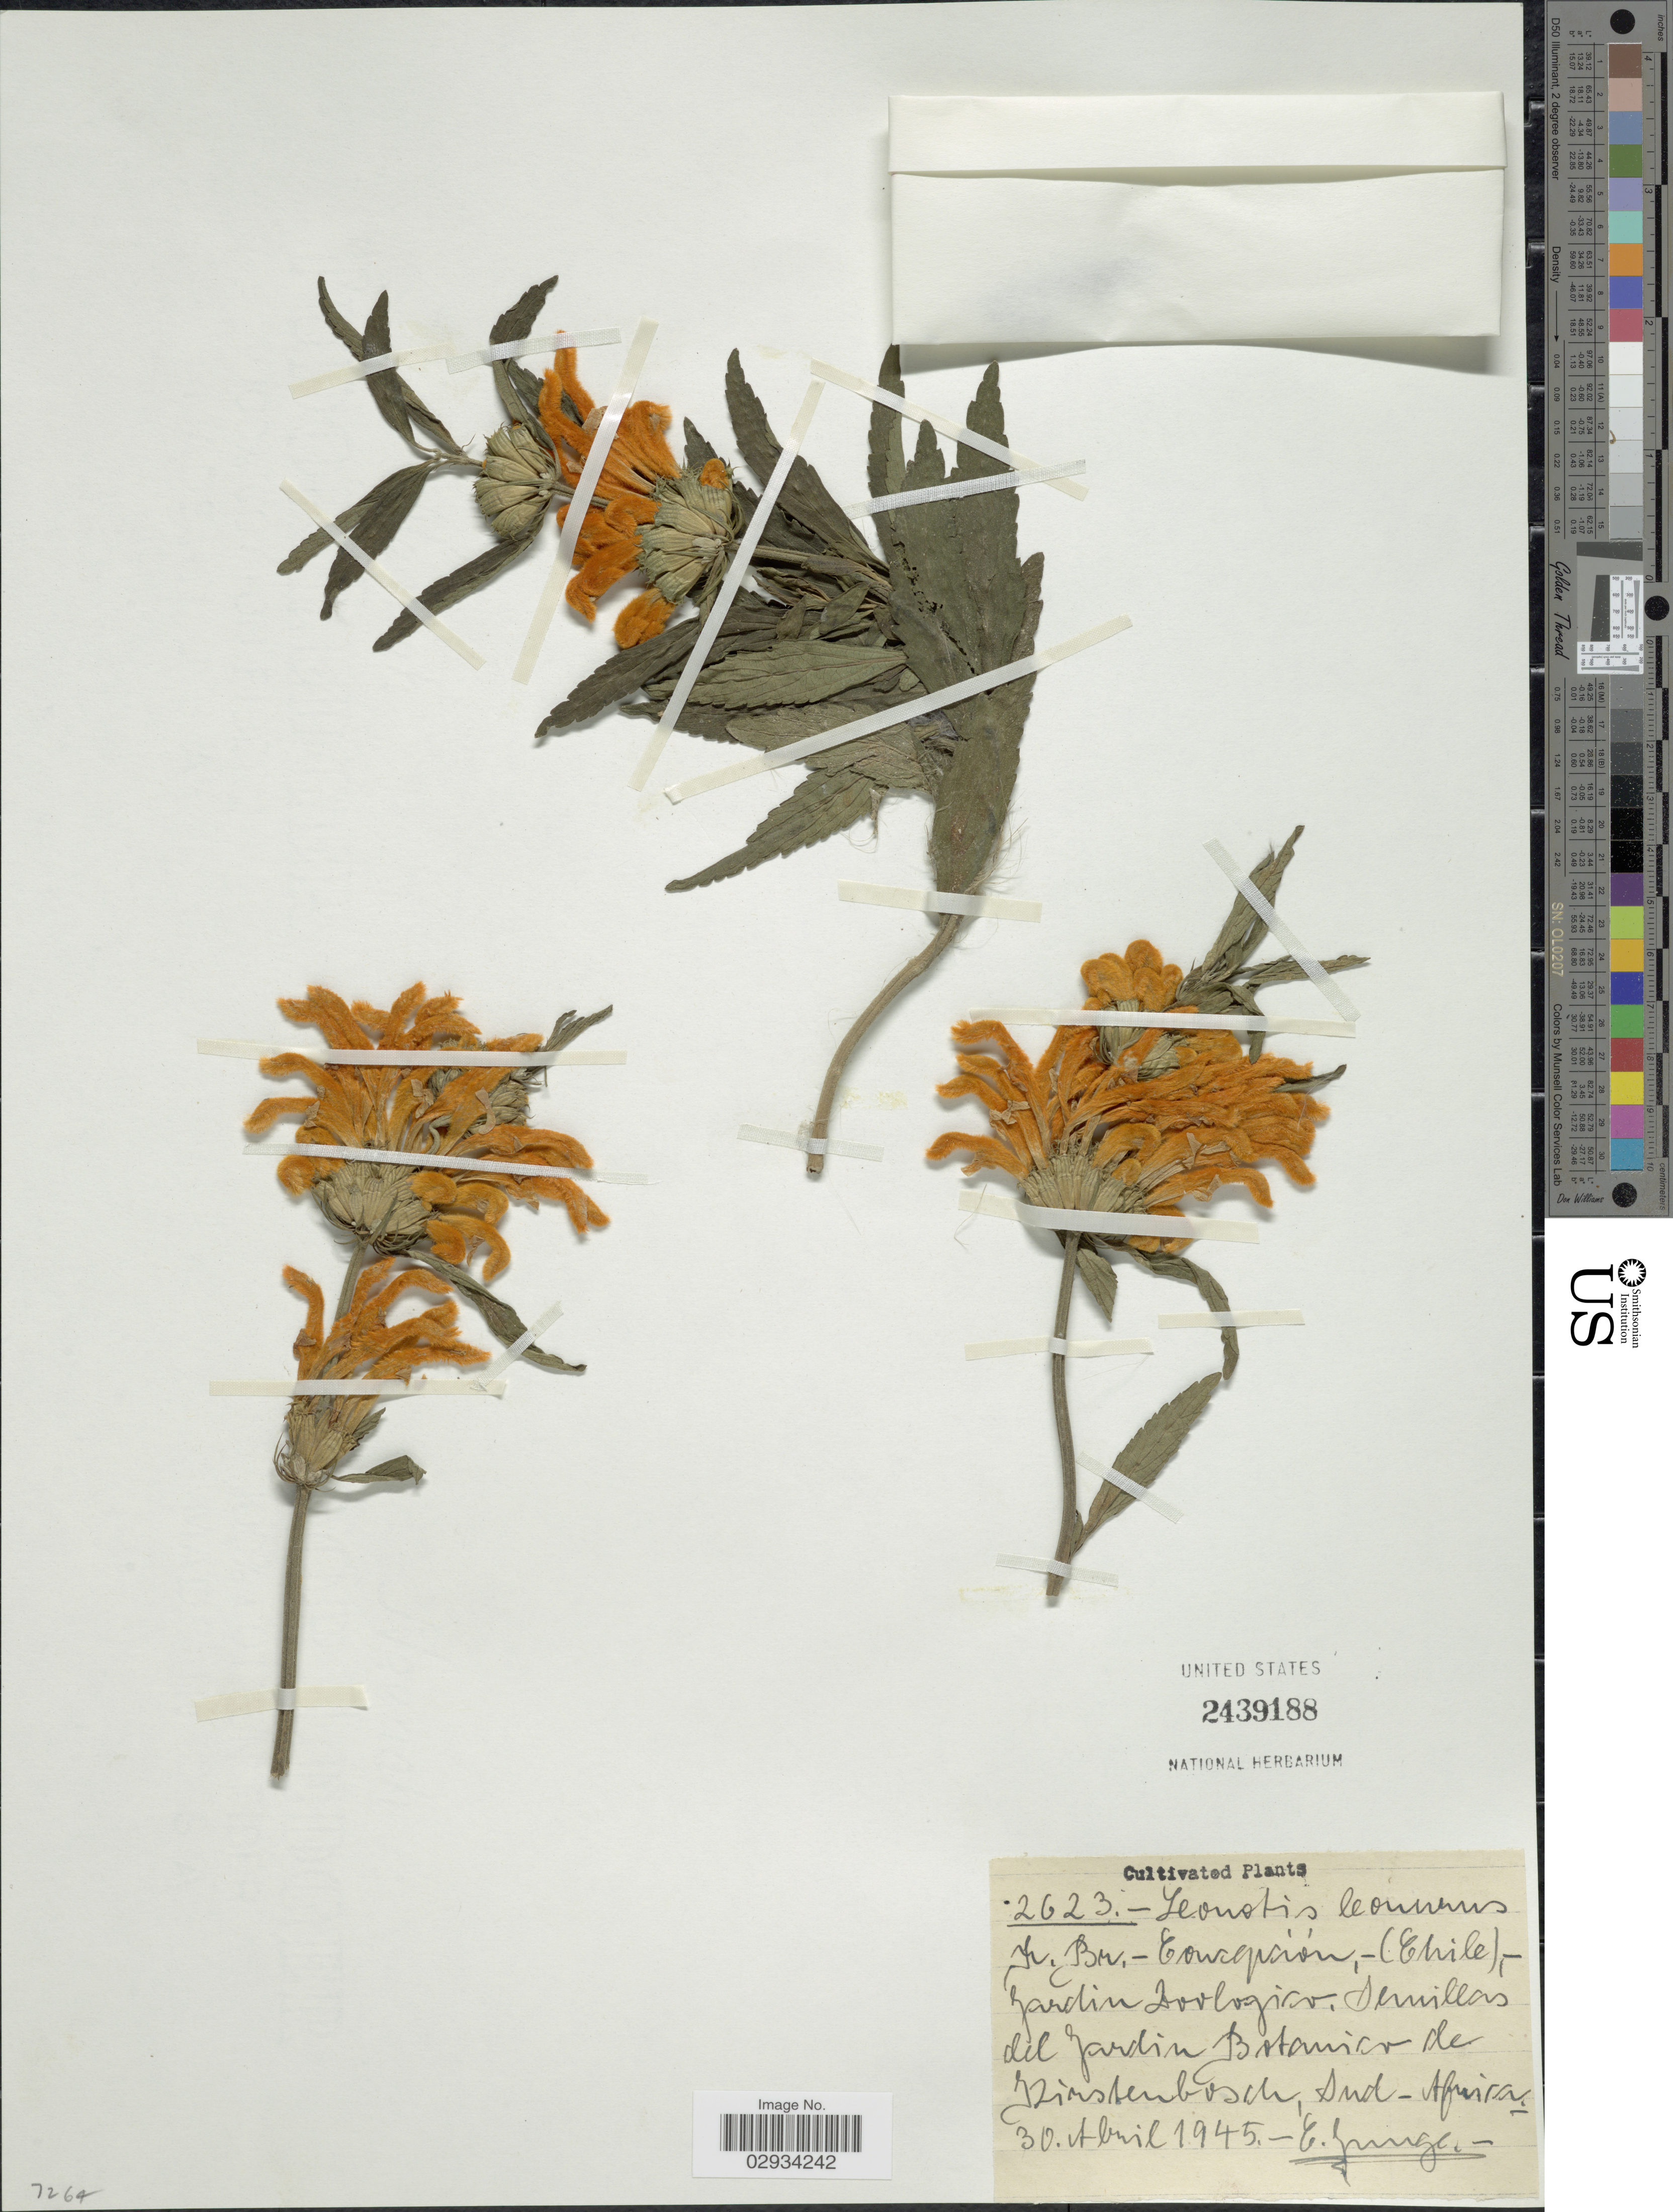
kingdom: Plantae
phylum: Tracheophyta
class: Magnoliopsida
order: Lamiales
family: Lamiaceae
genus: Leonotis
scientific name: Leonotis leonurus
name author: (L.) R. Br.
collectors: E. Junge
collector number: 2623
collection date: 1945-04-30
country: Chile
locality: Concepción,- (Chile),- Jardin Zoologico.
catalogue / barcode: US 2439188